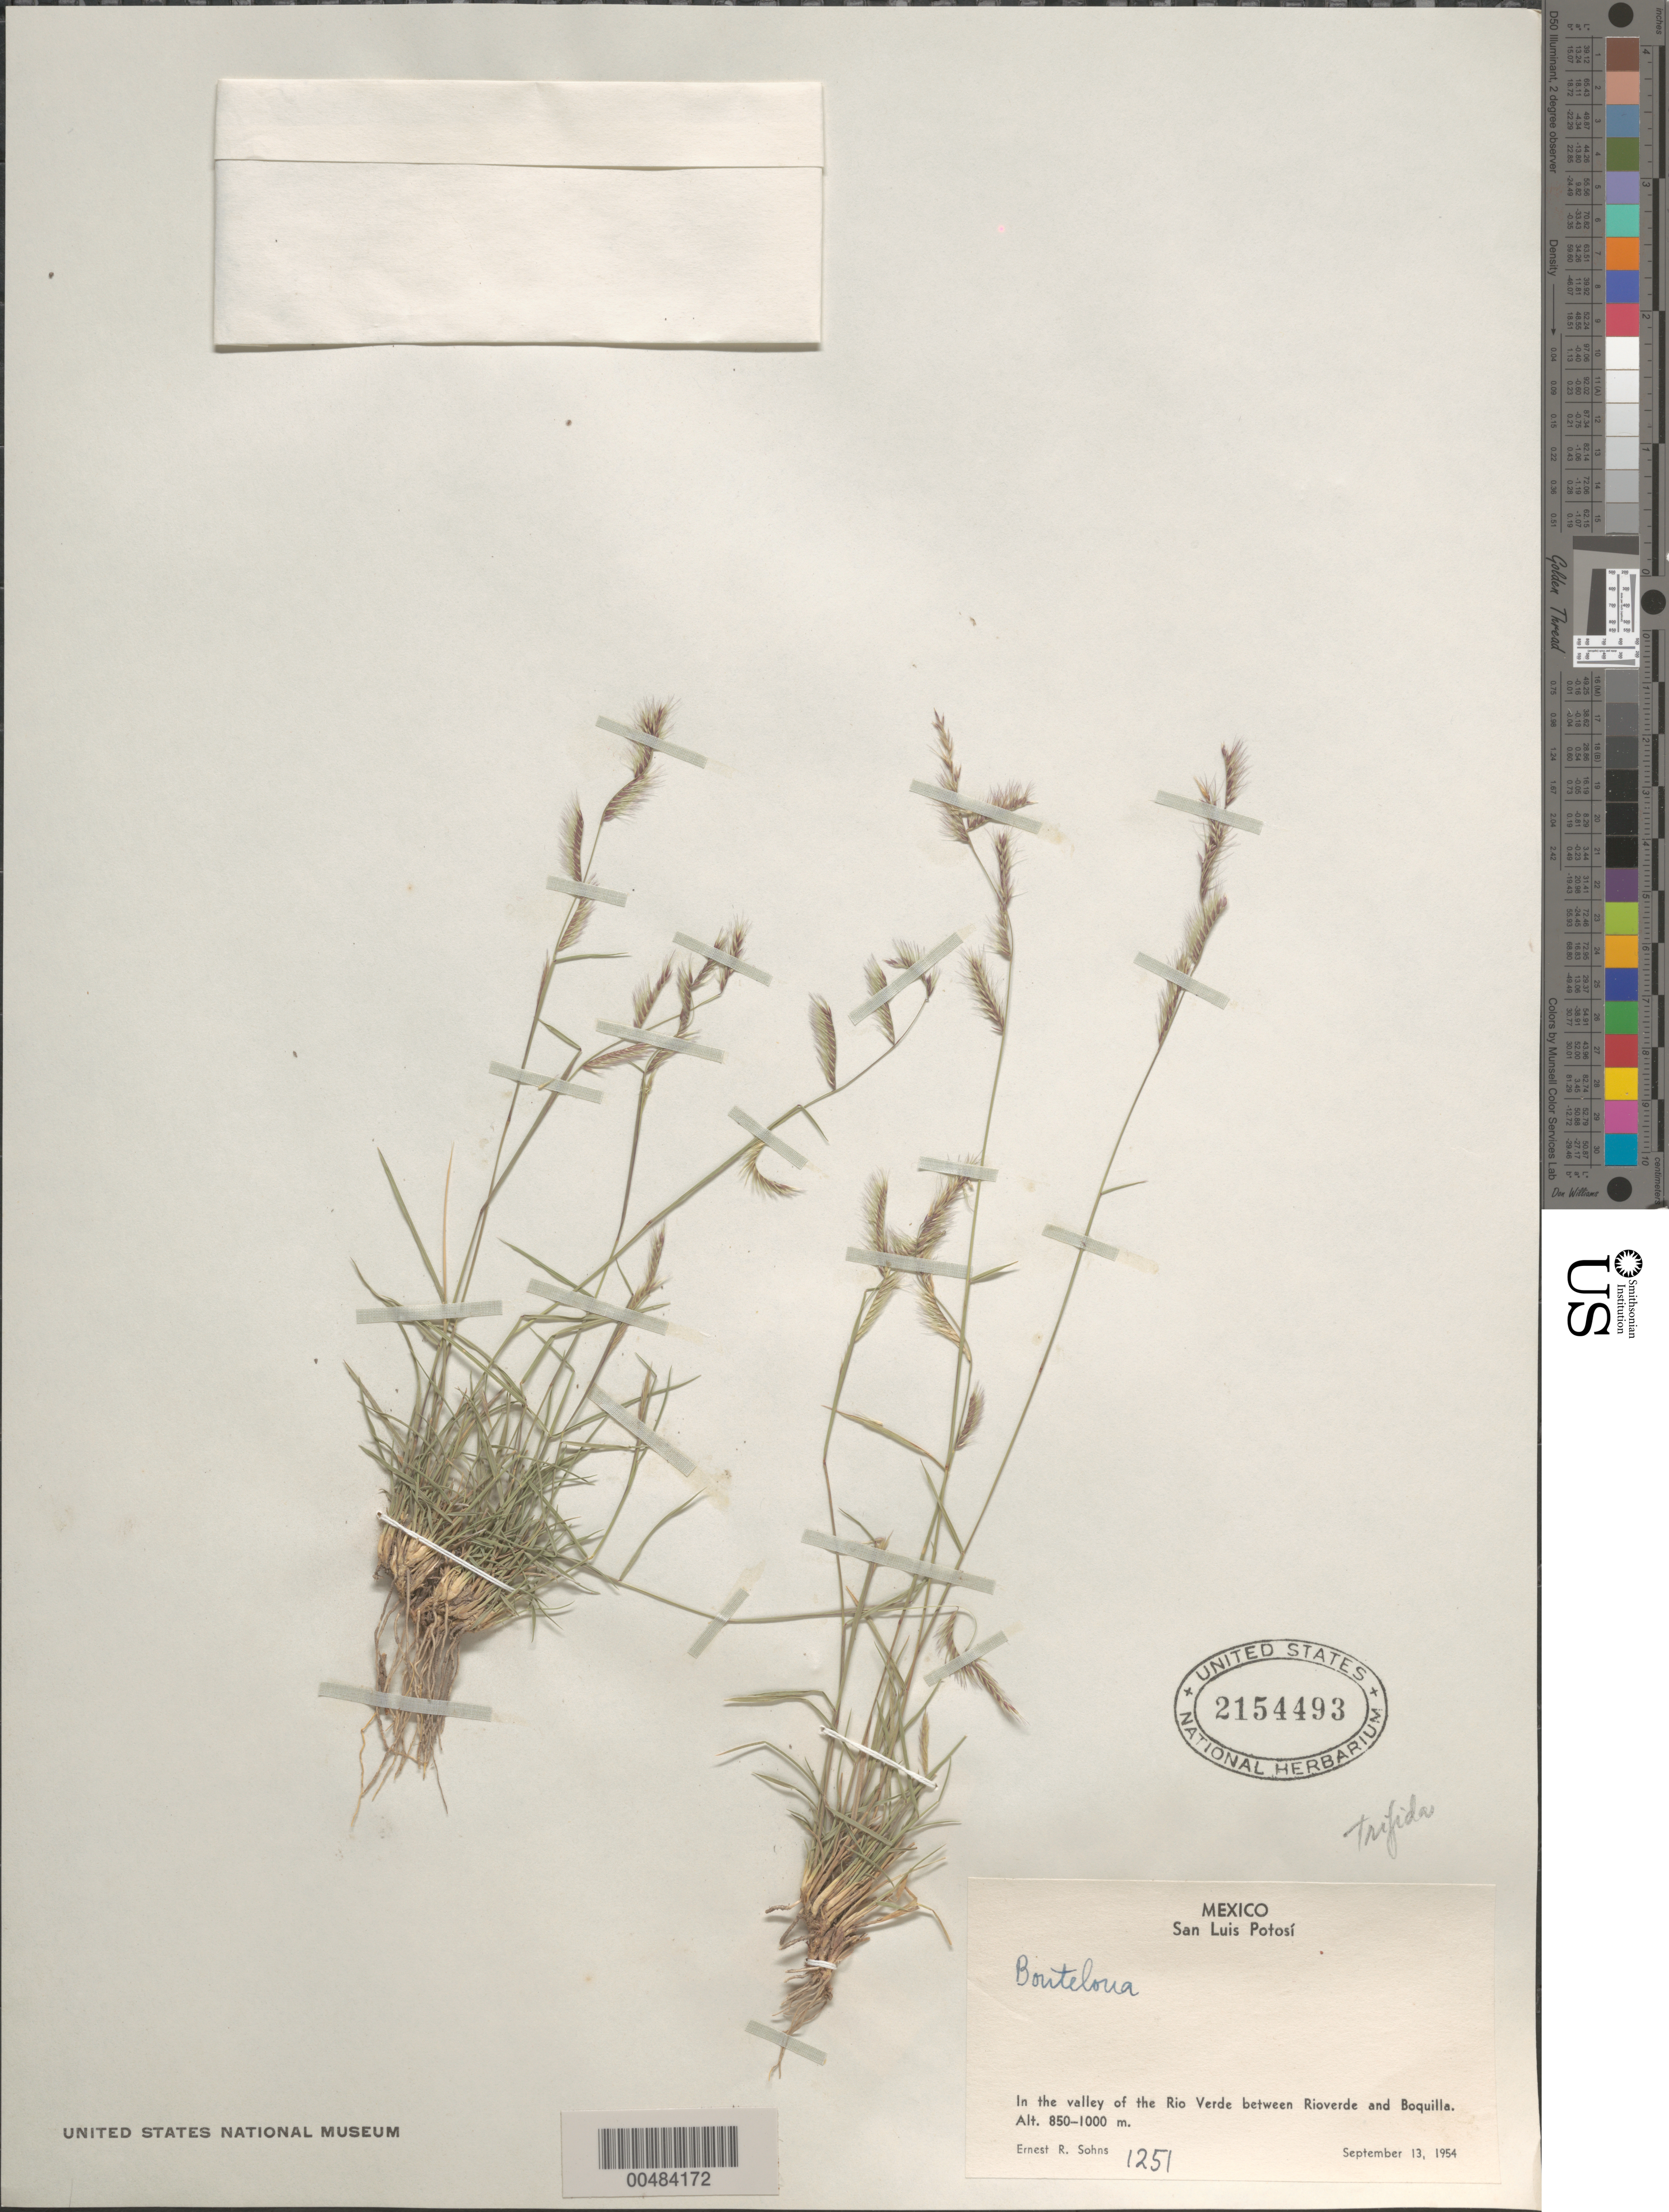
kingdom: Plantae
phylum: Tracheophyta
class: Liliopsida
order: Poales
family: Poaceae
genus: Bouteloua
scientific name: Bouteloua trifida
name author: Thurb.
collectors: E. R. Sohns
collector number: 1251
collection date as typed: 13 Sep 1954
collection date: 1954-09-13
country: Mexico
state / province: San Luis Potosi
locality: In the valley of the Rio Verde between Rioverde & Boquilla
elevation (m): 850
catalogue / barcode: US 2154493